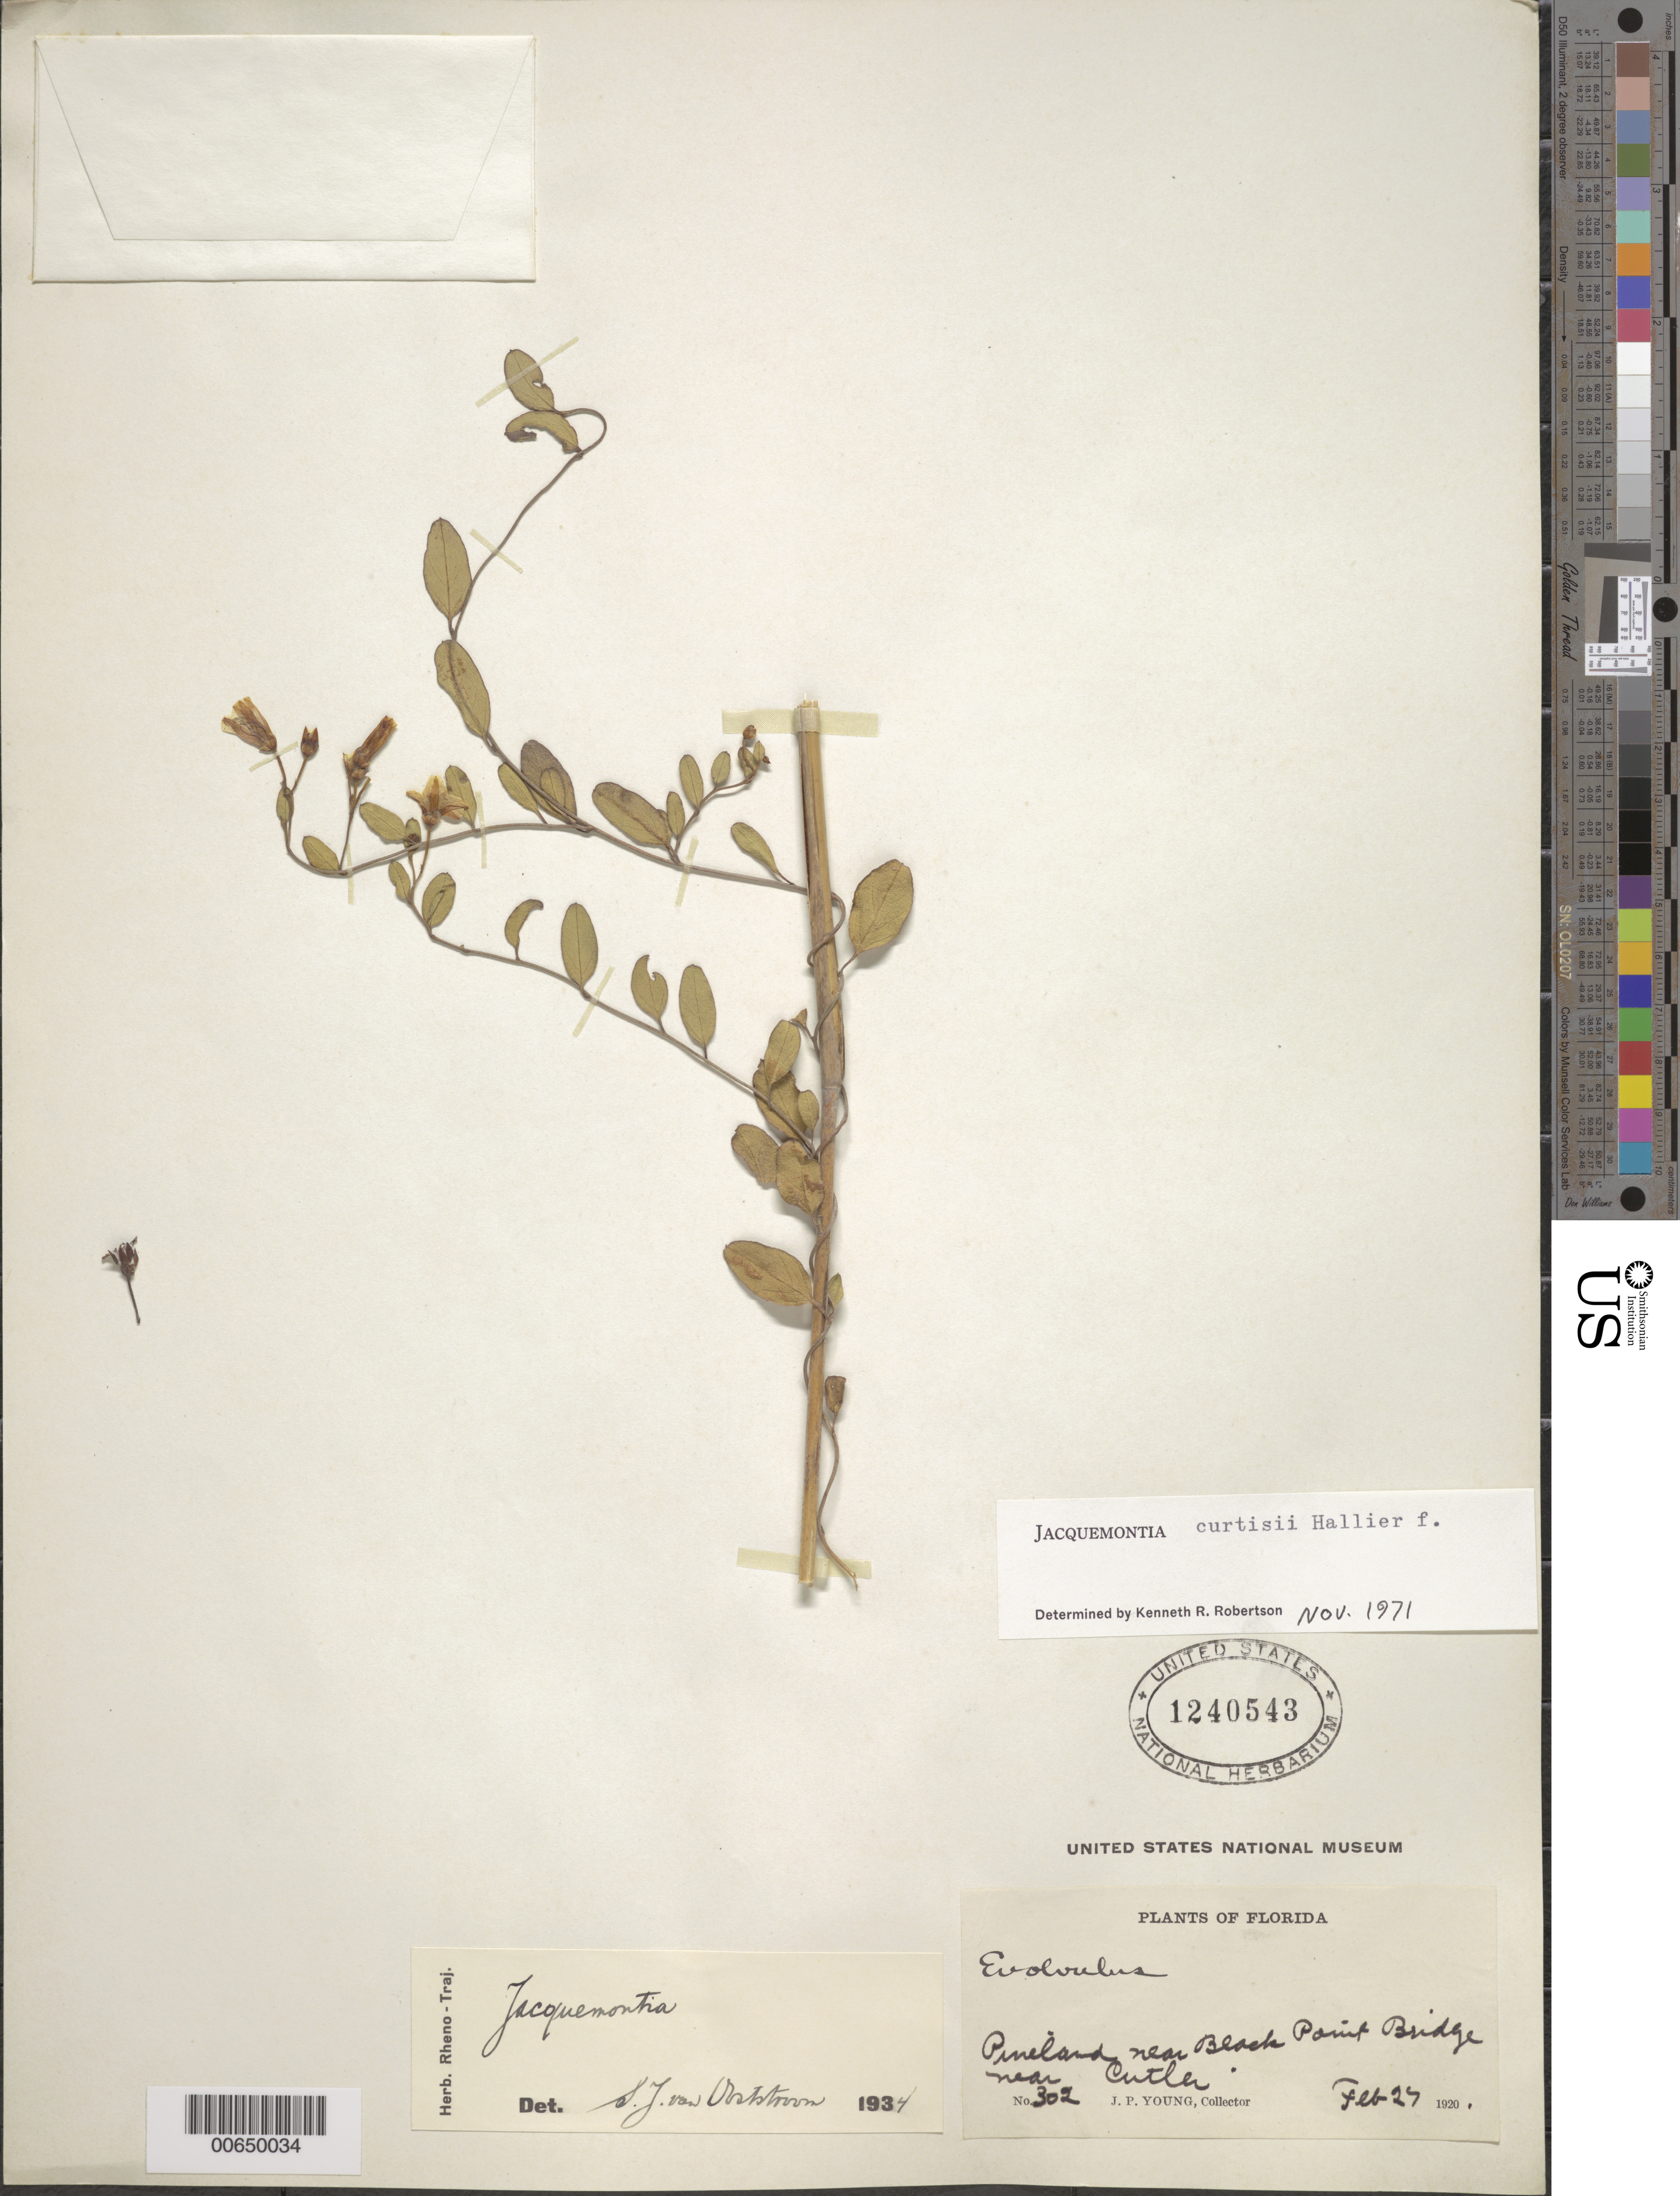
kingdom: Plantae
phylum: Tracheophyta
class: Magnoliopsida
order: Solanales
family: Convolvulaceae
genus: Jacquemontia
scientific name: Jacquemontia curtissii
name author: Peter ex Hallier f.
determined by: Robertson, K.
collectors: J. P. Young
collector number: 302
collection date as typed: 27 Feb 1920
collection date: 1920-02-27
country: United States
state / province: Florida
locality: Near Black Point Bridge near Cutler.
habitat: Pineland.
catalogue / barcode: US 1240543